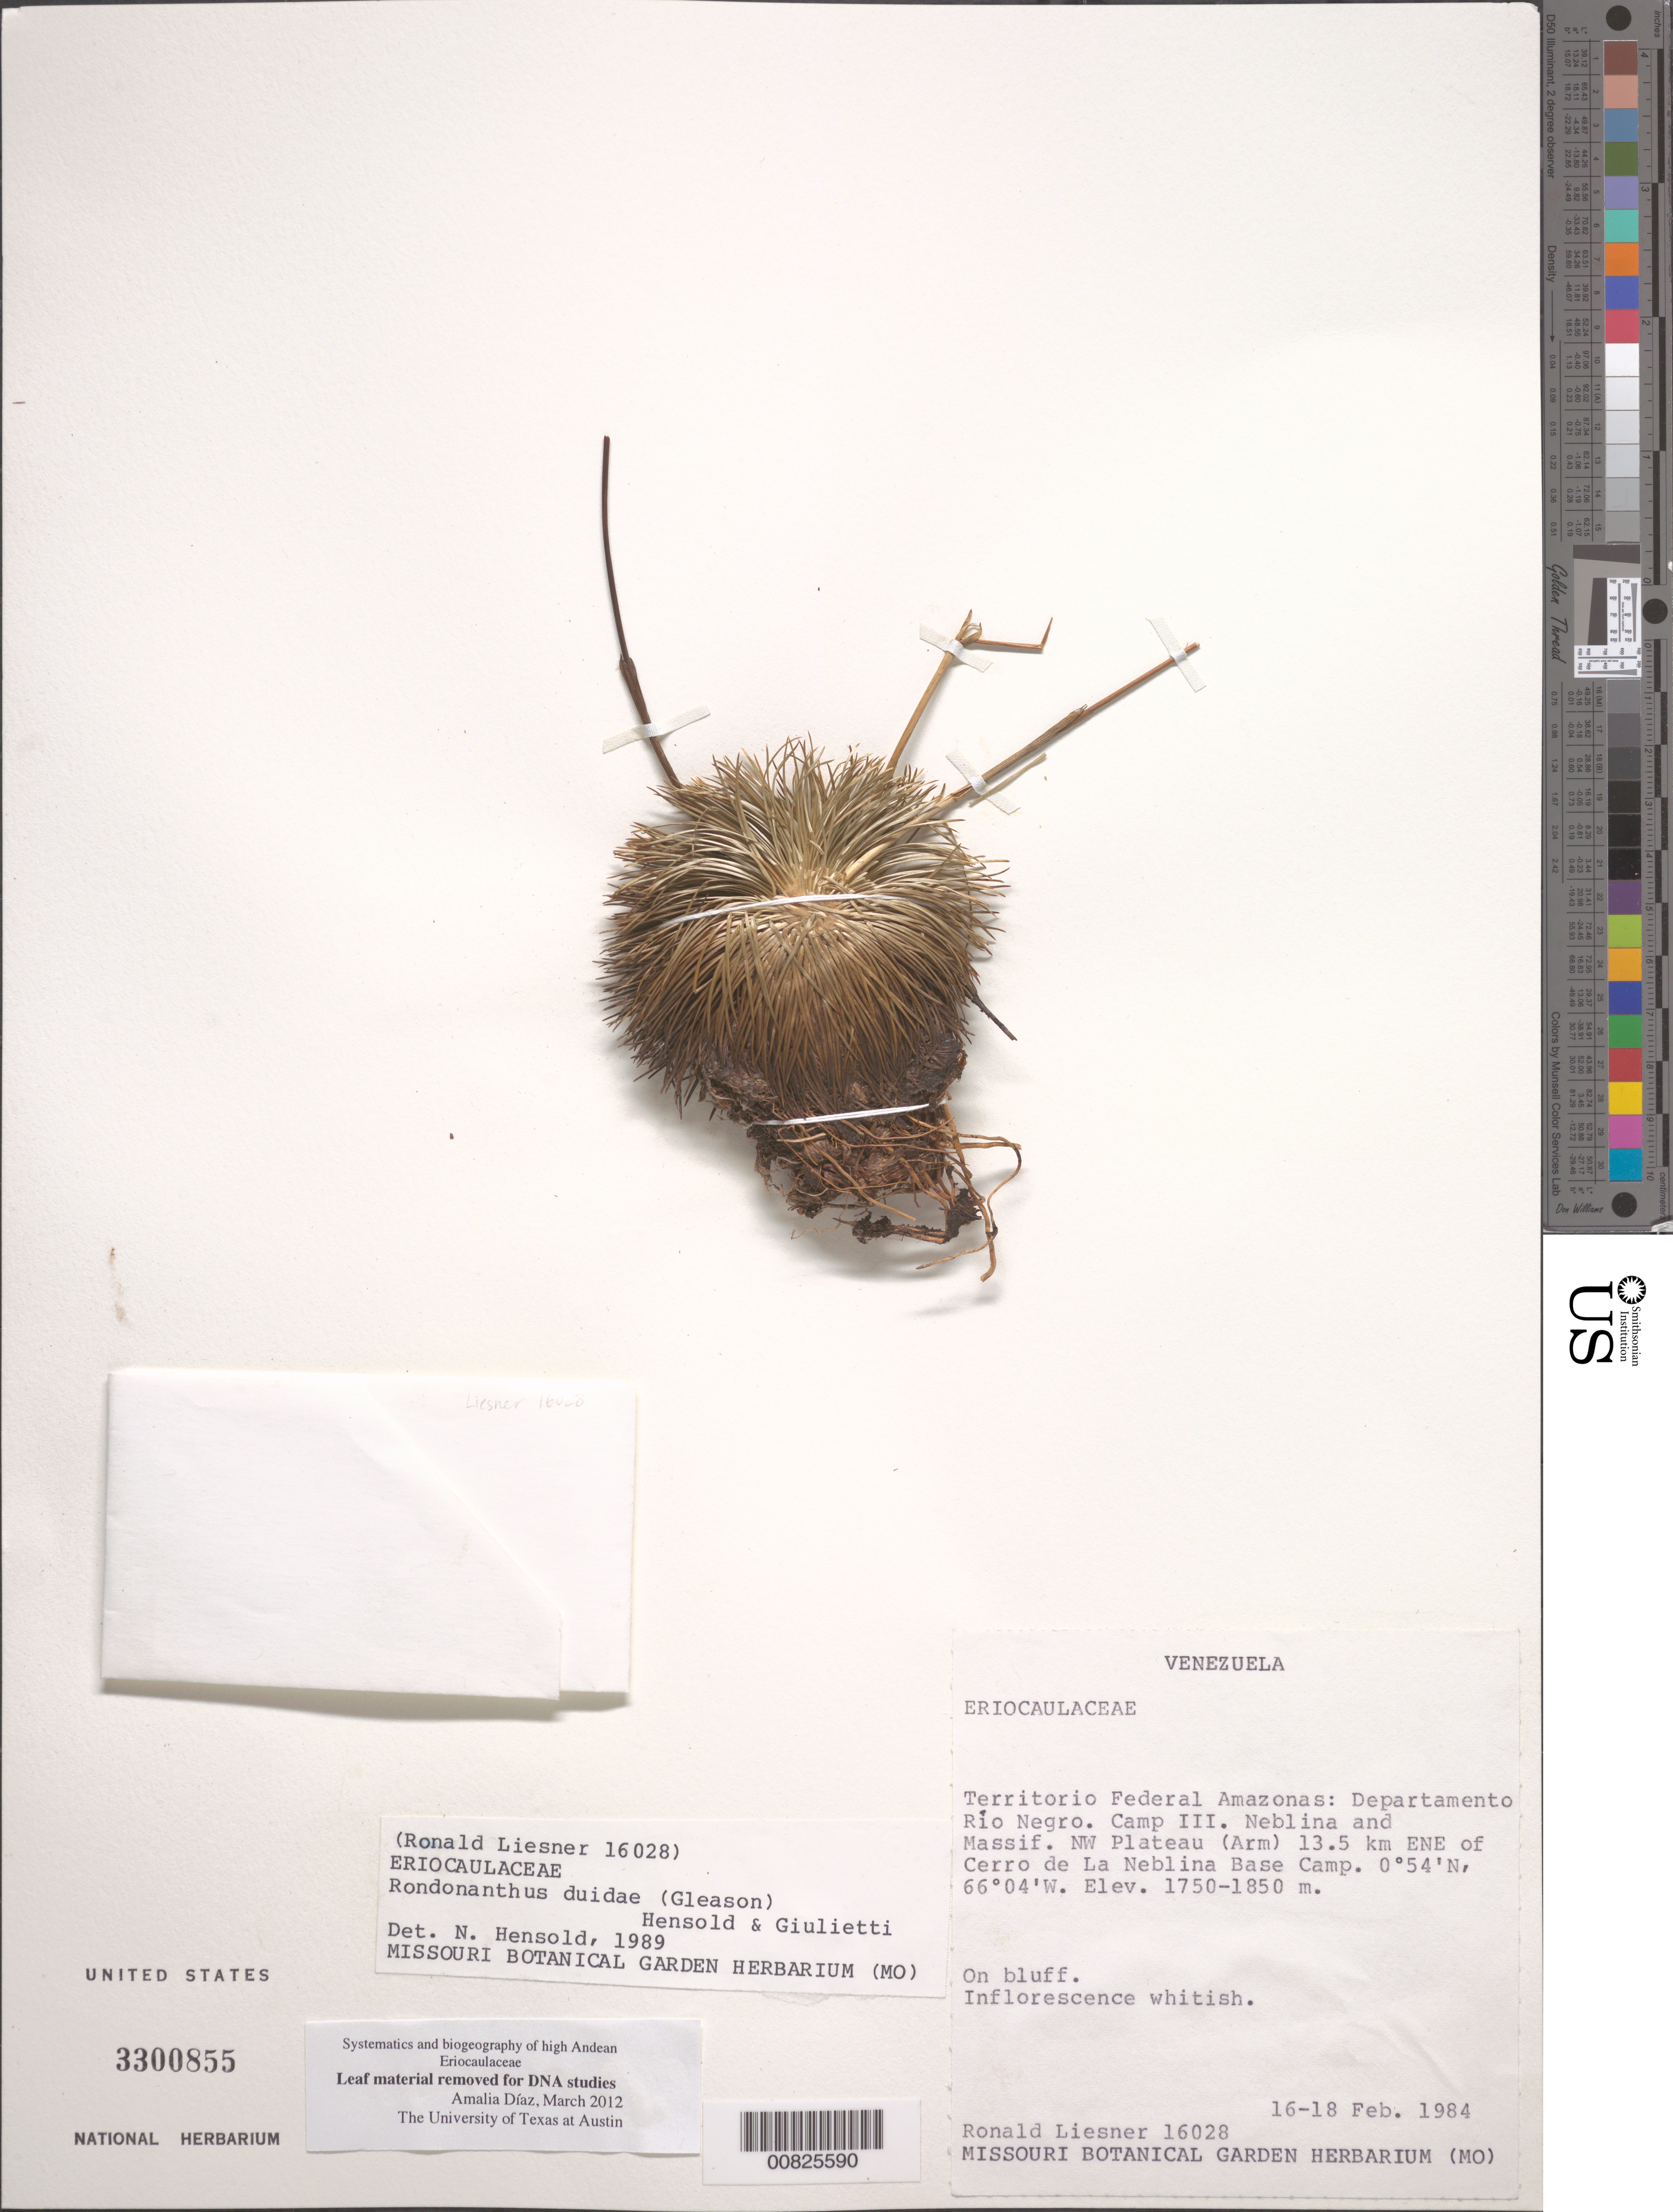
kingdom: Plantae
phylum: Tracheophyta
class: Liliopsida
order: Poales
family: Eriocaulaceae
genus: Rondonanthus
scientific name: Rondonanthus duidae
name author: (Gleason) Hensold & Giul.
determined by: Hensold, N.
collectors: R. L. Liesner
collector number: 16028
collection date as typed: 16-Feb-84 to 18-Feb-84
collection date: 1984-02-16/1984-02-18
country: Venezuela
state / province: Amazonas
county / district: Río Negro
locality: Cerro de La Neblina Base Camp, Camp III, Neblina & Massif, NW Plateau, 13.5 km ENE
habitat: Bluff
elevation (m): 1750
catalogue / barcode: US 3300855